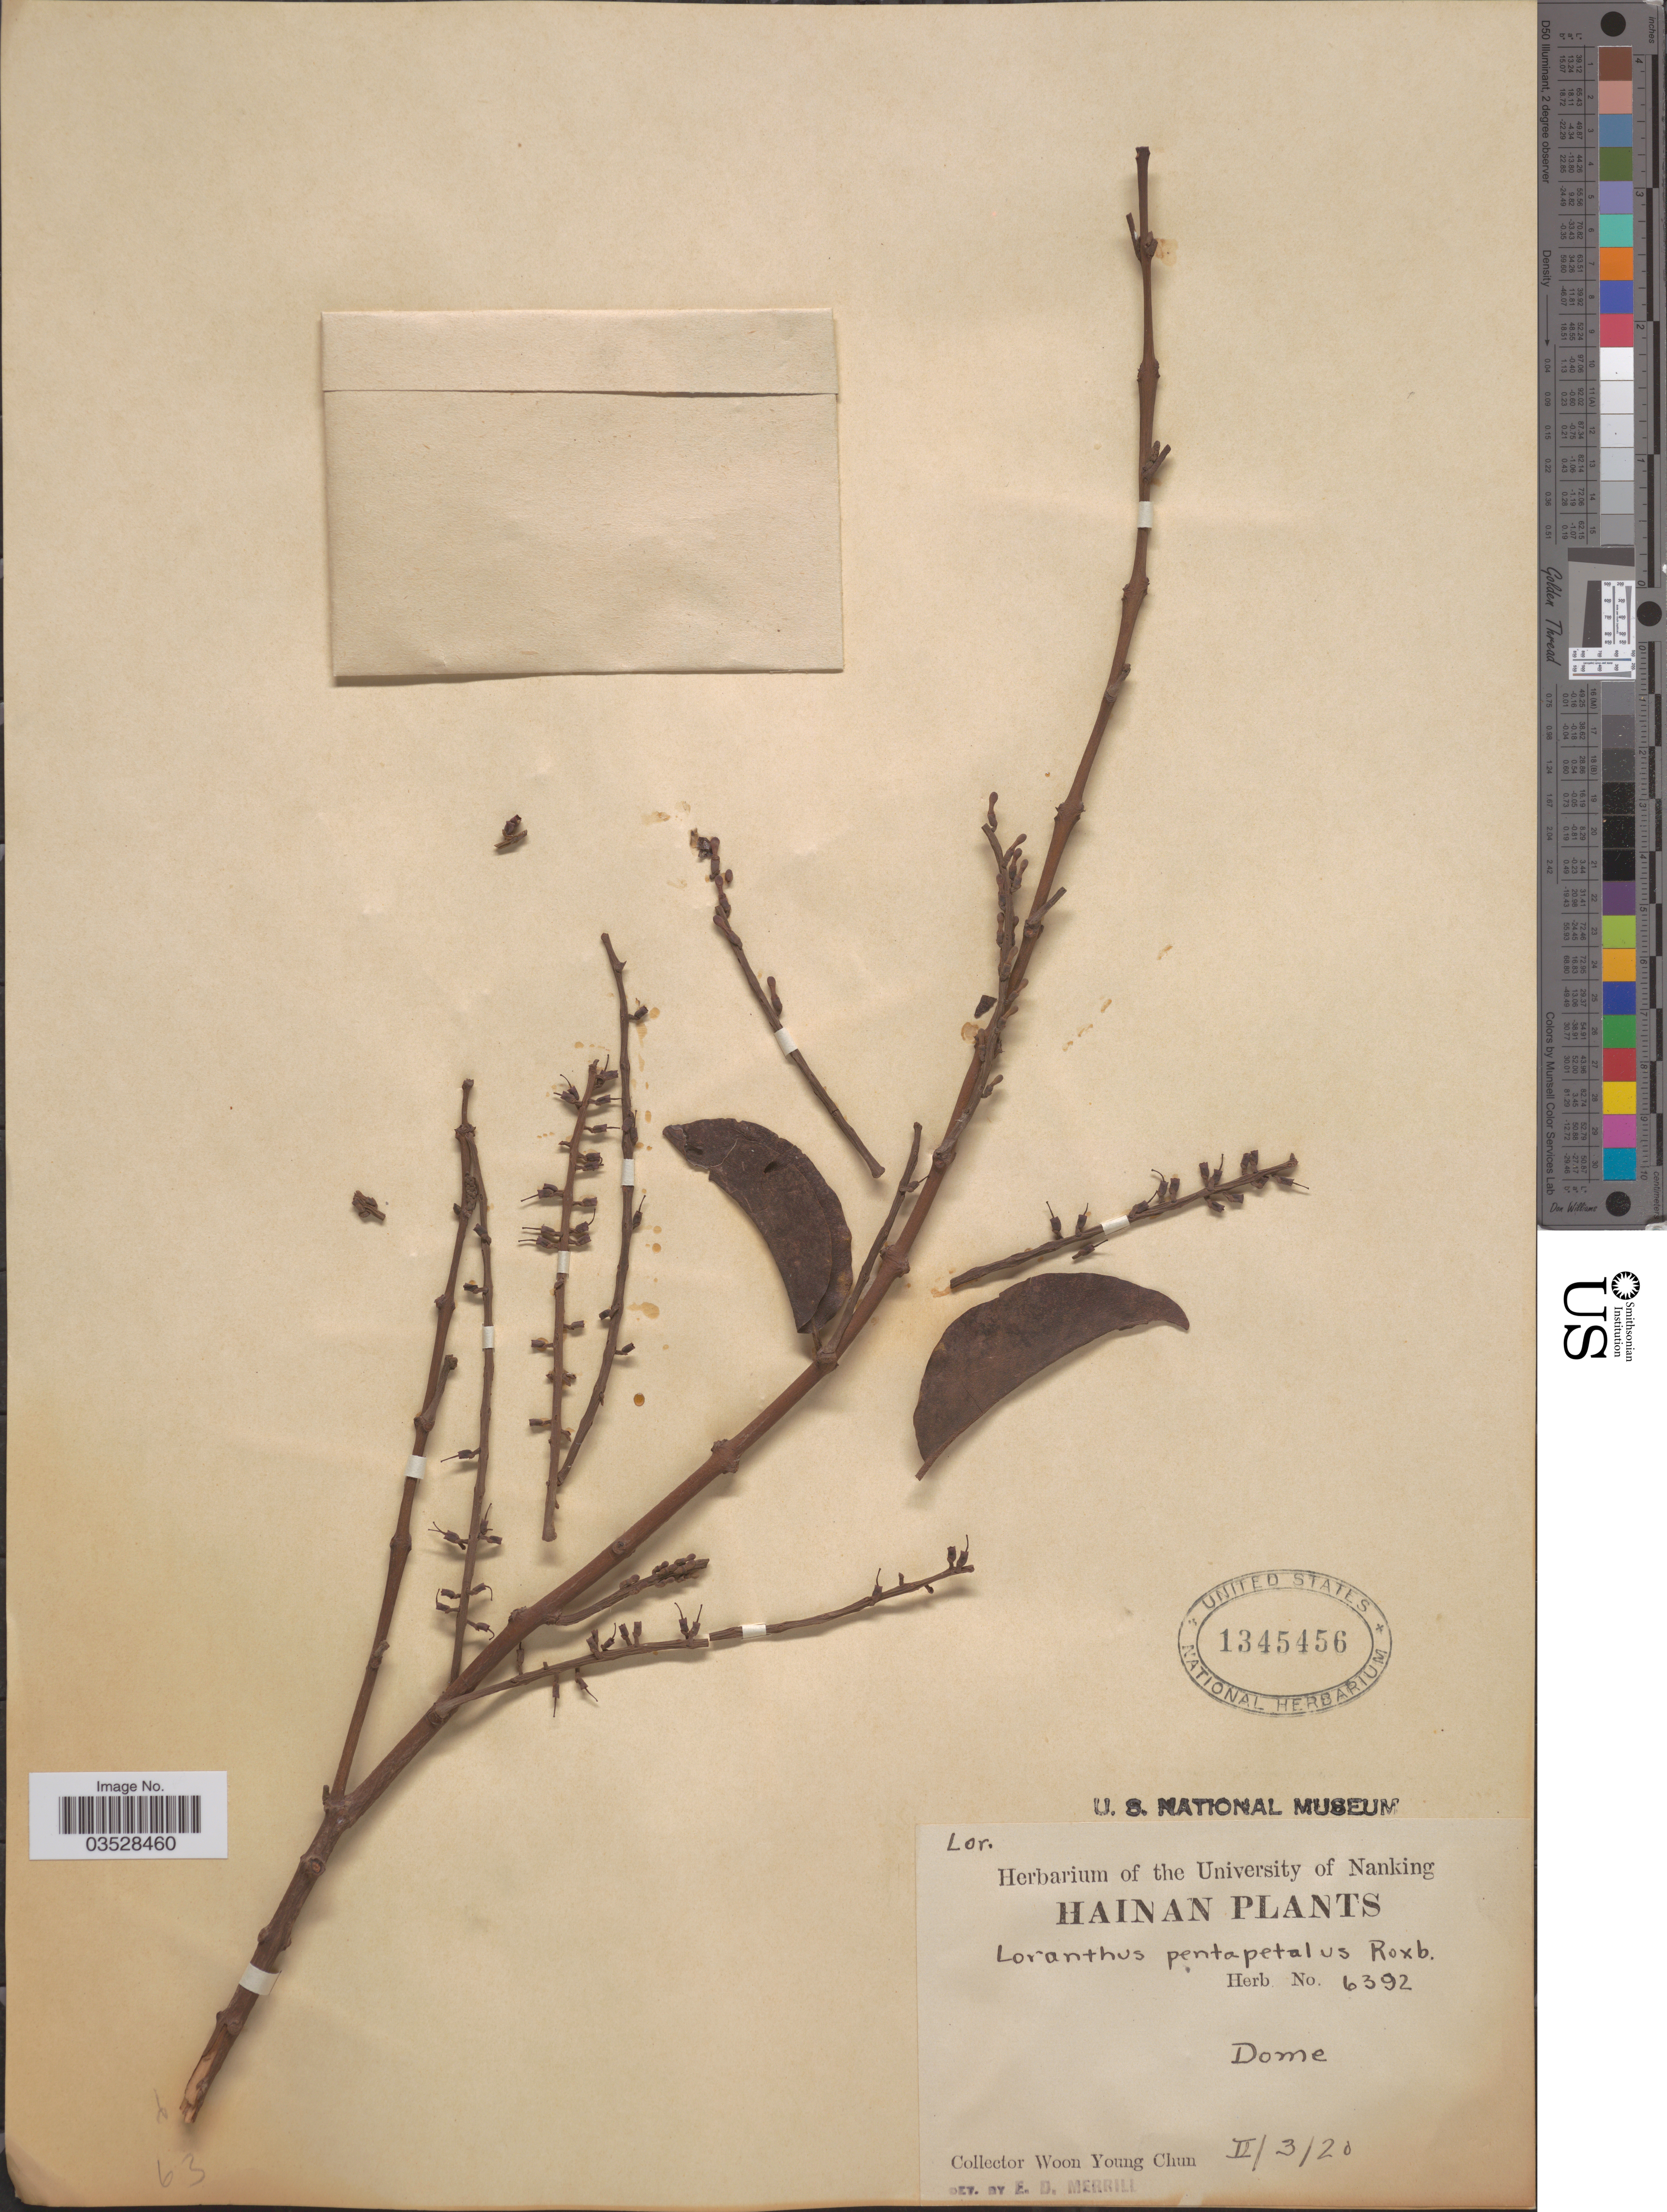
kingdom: Plantae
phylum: Tracheophyta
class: Magnoliopsida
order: Santalales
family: Loranthaceae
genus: Loranthus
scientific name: Loranthus pentapetalus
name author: Roxb.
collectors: W. Y. Chun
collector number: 6392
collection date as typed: Transcribed d/m/y: 3/2/20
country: China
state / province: Hainan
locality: Dome.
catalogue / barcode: US 1345456